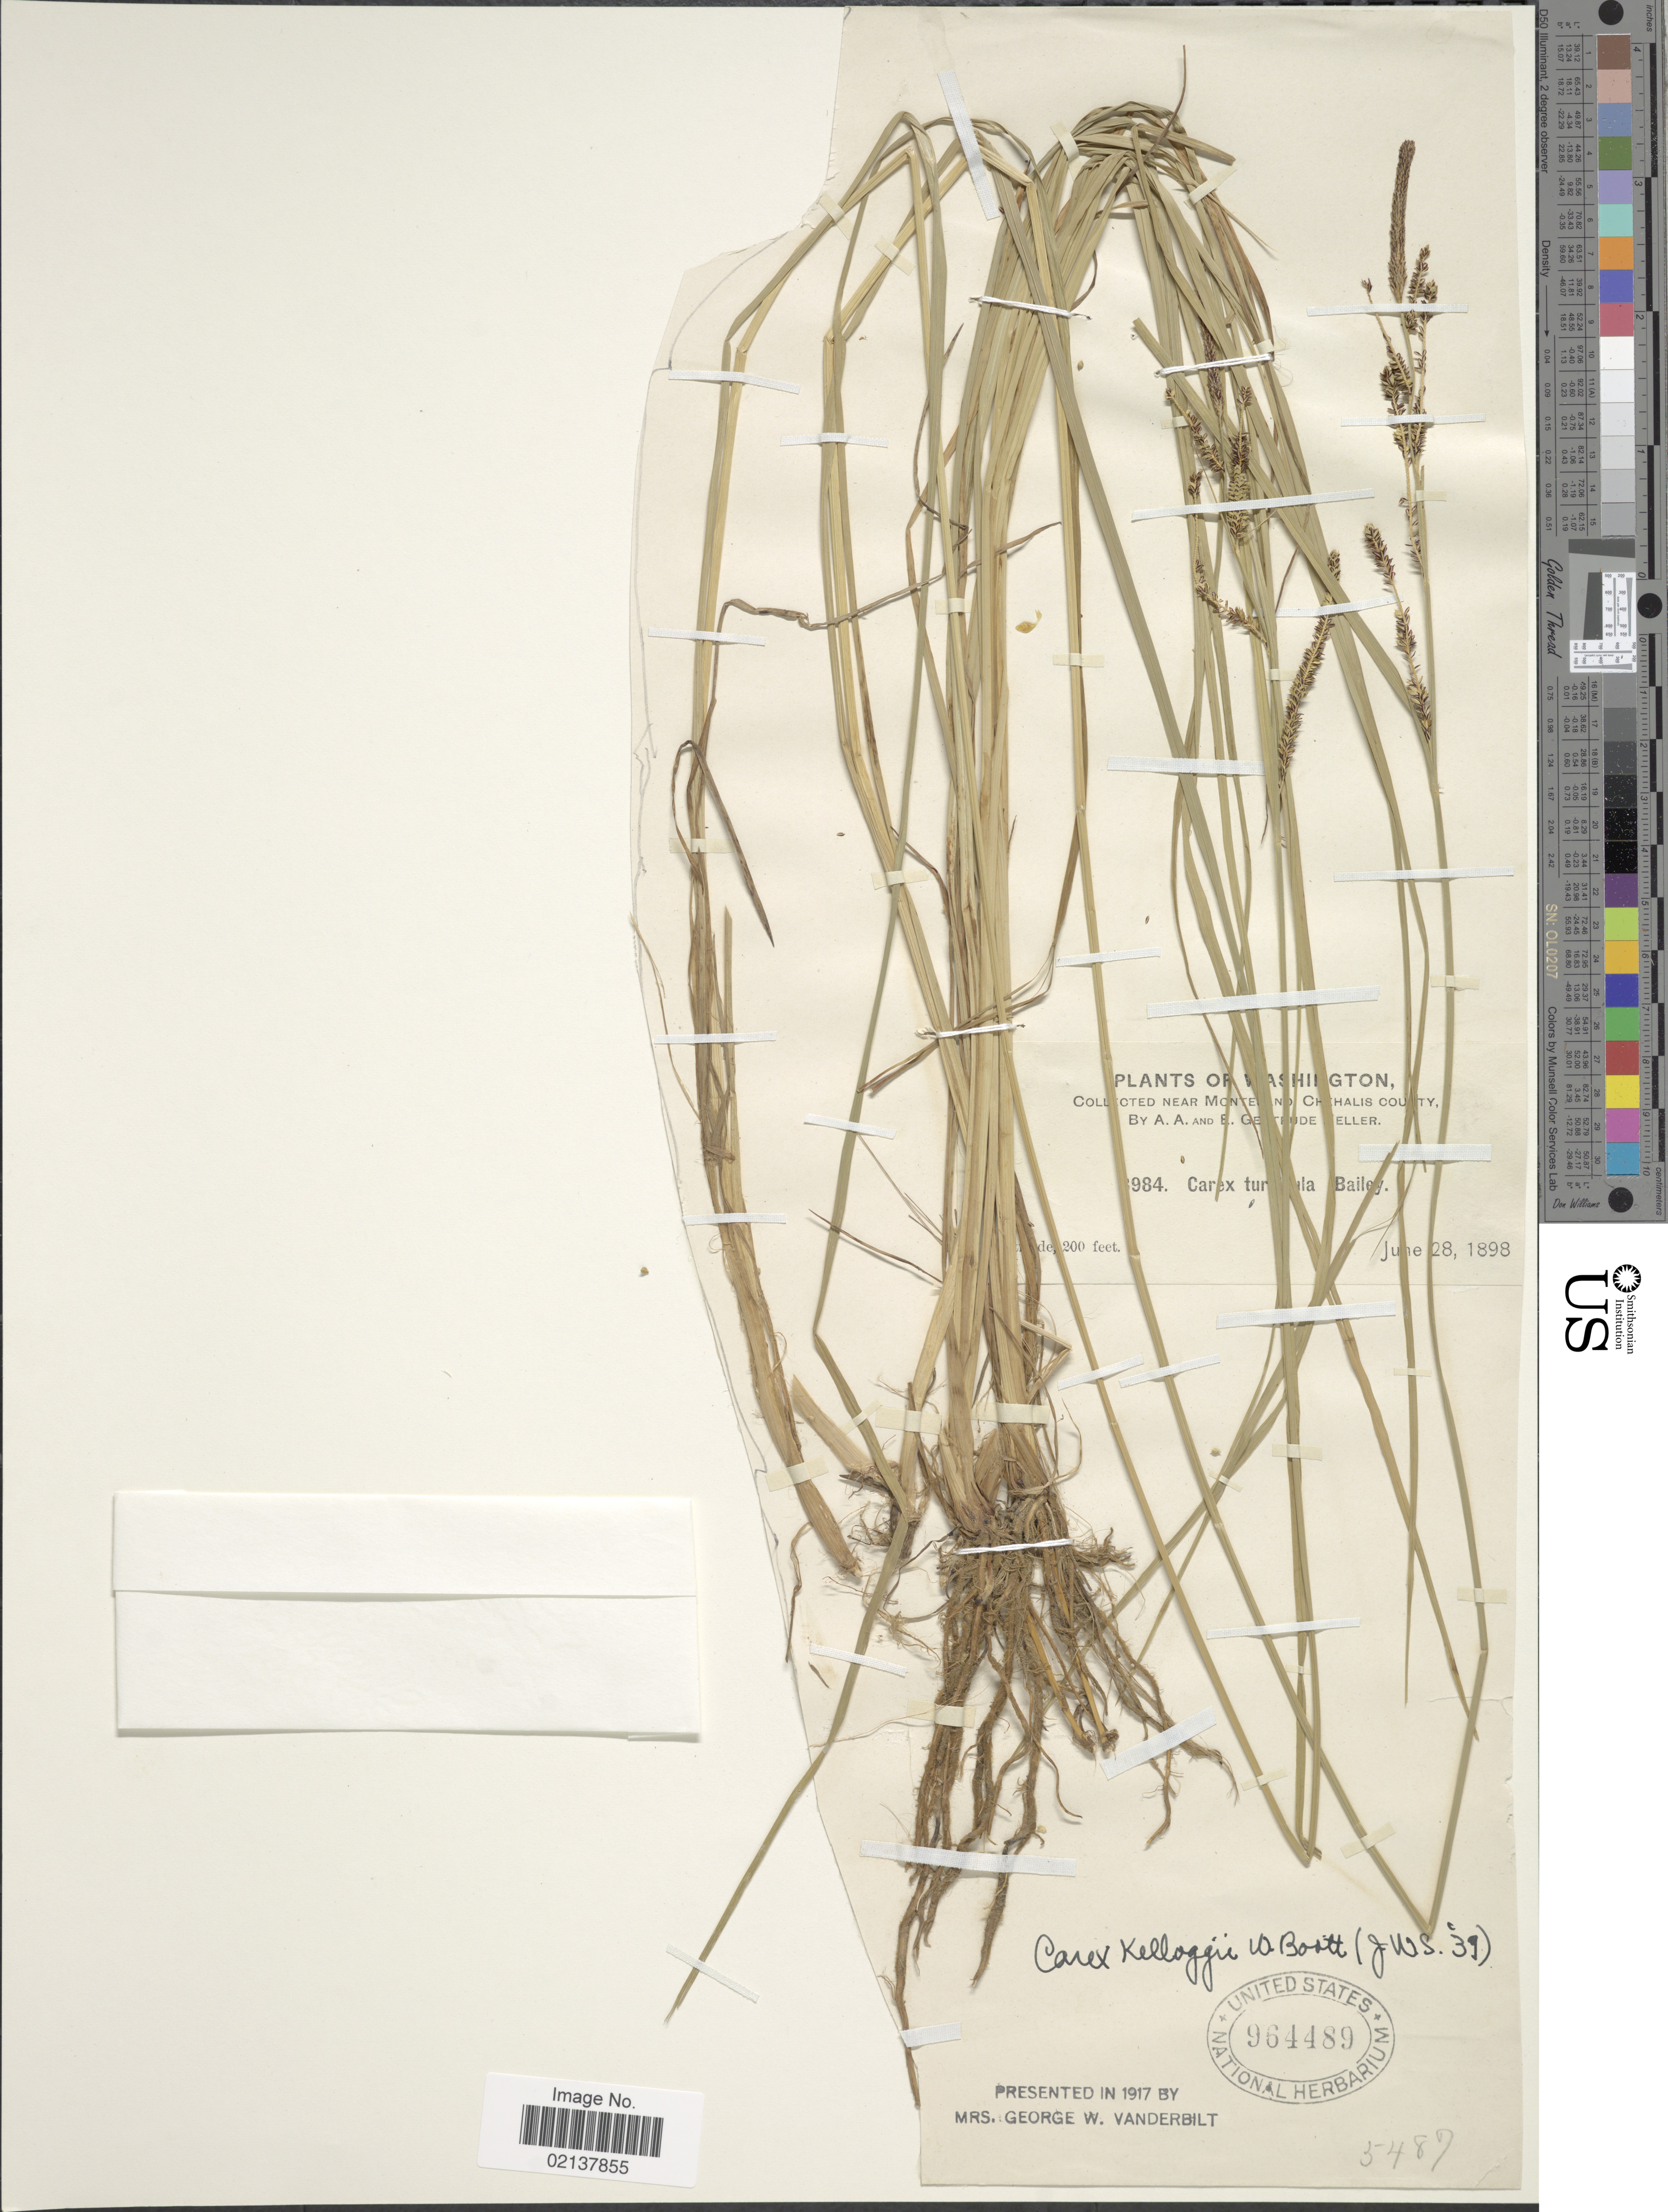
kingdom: Plantae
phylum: Tracheophyta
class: Liliopsida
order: Poales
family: Cyperaceae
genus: Carex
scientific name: Carex kelloggii var. kelloggii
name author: W. Boott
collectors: A. A. Heller & E. G. Heller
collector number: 3984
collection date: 1898-06-28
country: United States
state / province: Washington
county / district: Grays Harbor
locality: Near Montesano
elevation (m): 61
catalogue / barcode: US 964489